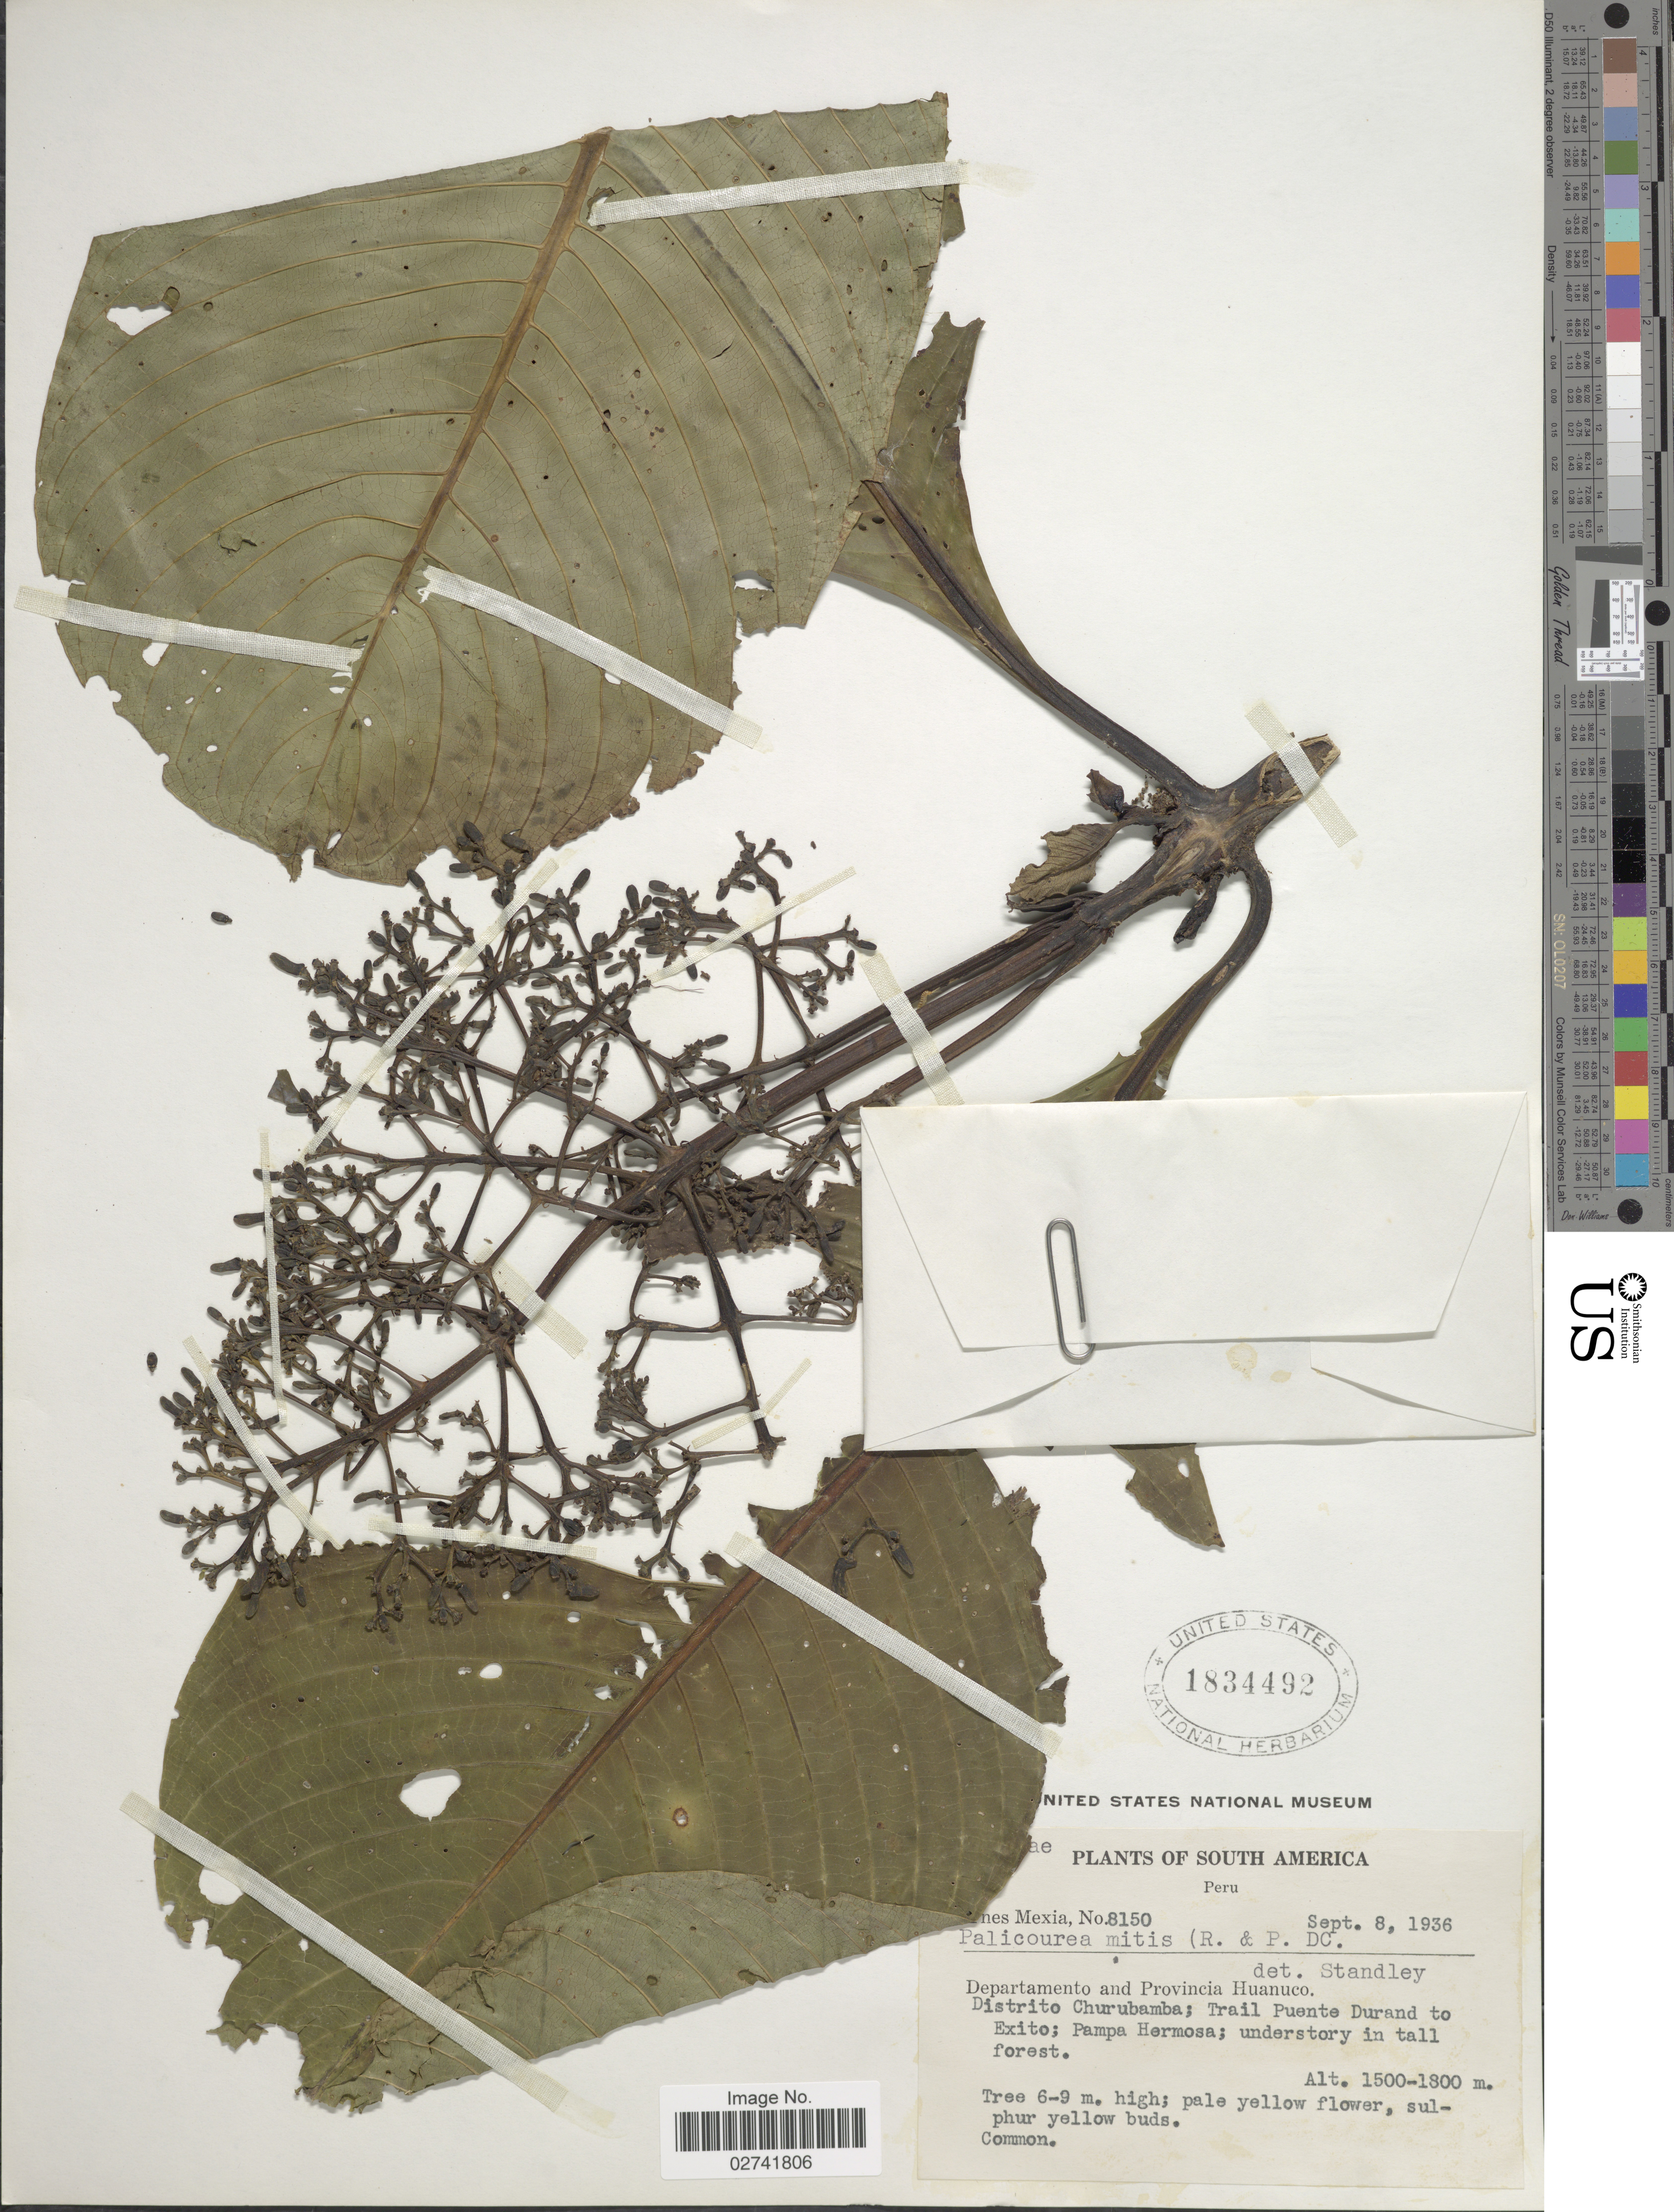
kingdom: Plantae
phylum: Tracheophyta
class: Magnoliopsida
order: Gentianales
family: Rubiaceae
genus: Palicourea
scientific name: Palicourea mitis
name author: (Ruiz & Pav.) DC.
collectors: Y. Mexia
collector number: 8150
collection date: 1936-09-08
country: Peru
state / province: Huánuco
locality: Departamento Huanuco. Distrito Churubamba; Trail Puente Durand to Exito; Pampa Hermosa.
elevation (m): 1500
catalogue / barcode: US 1834492